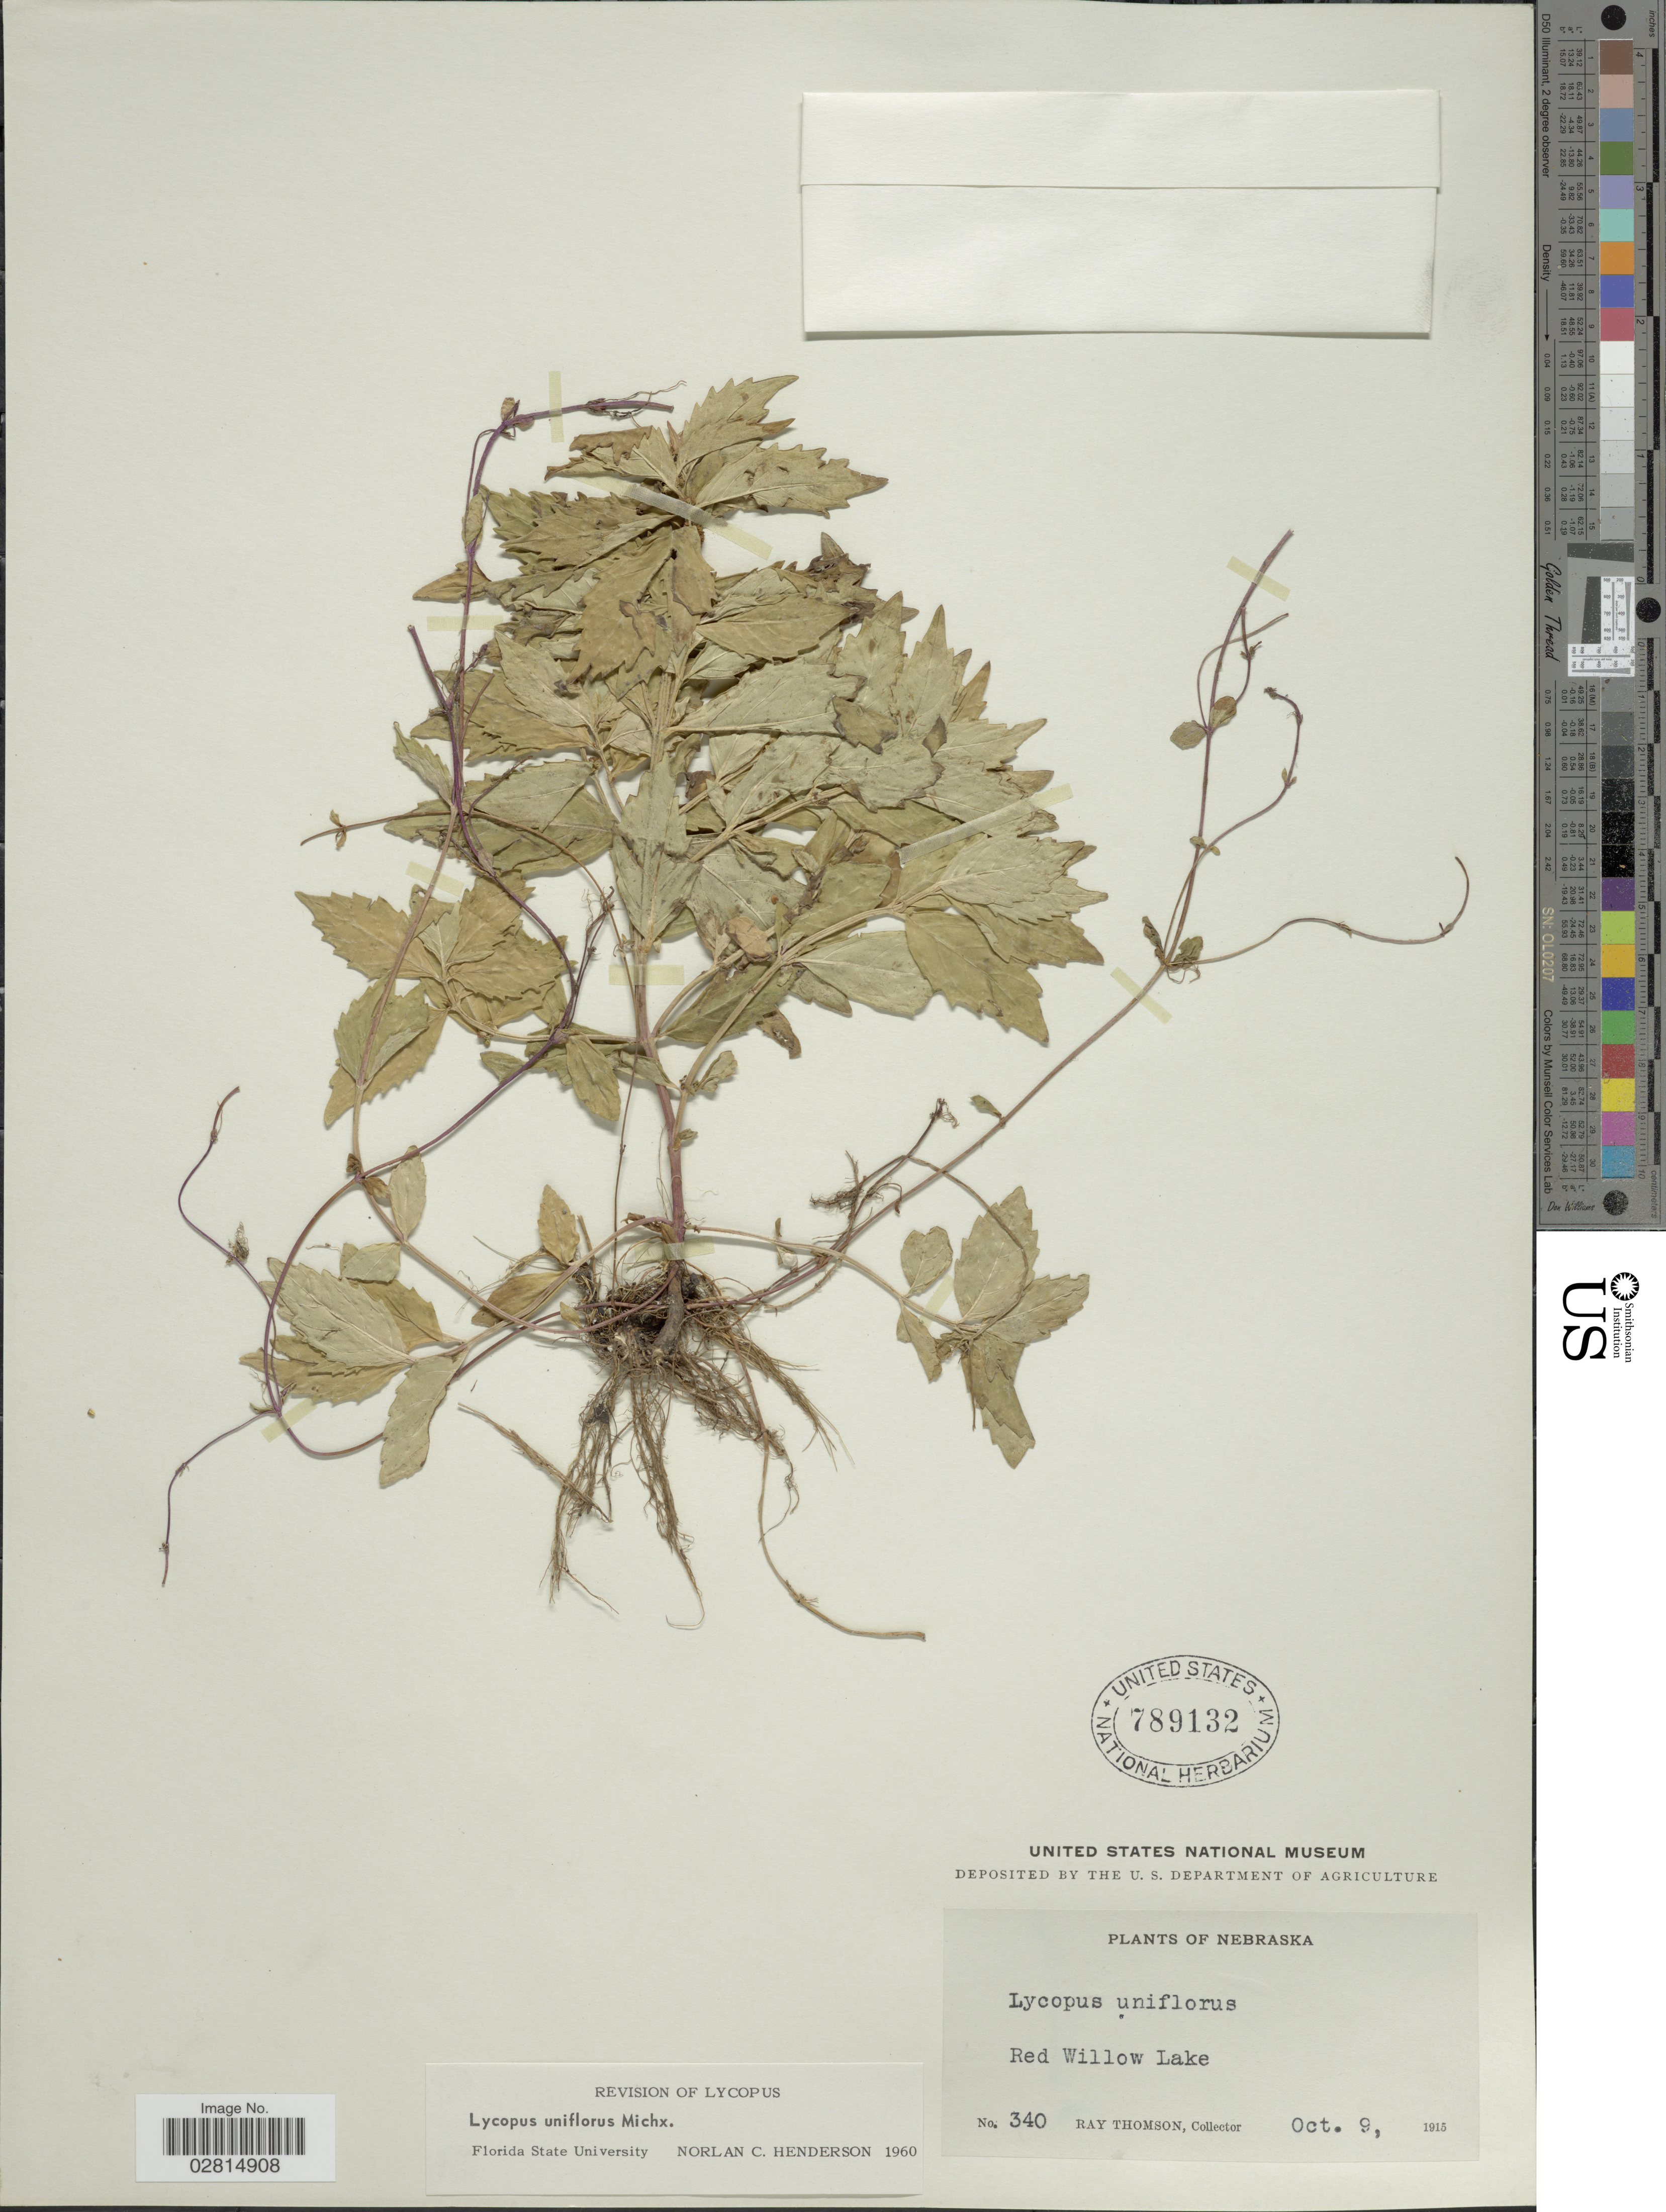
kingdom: Plantae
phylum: Tracheophyta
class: Magnoliopsida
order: Lamiales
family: Lamiaceae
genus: Lycopus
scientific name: Lycopus uniflorus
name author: Michx.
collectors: R. Thomson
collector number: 340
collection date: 1915-10-09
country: United States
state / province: Nebraska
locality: Red Willow Lake.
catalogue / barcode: US 789132